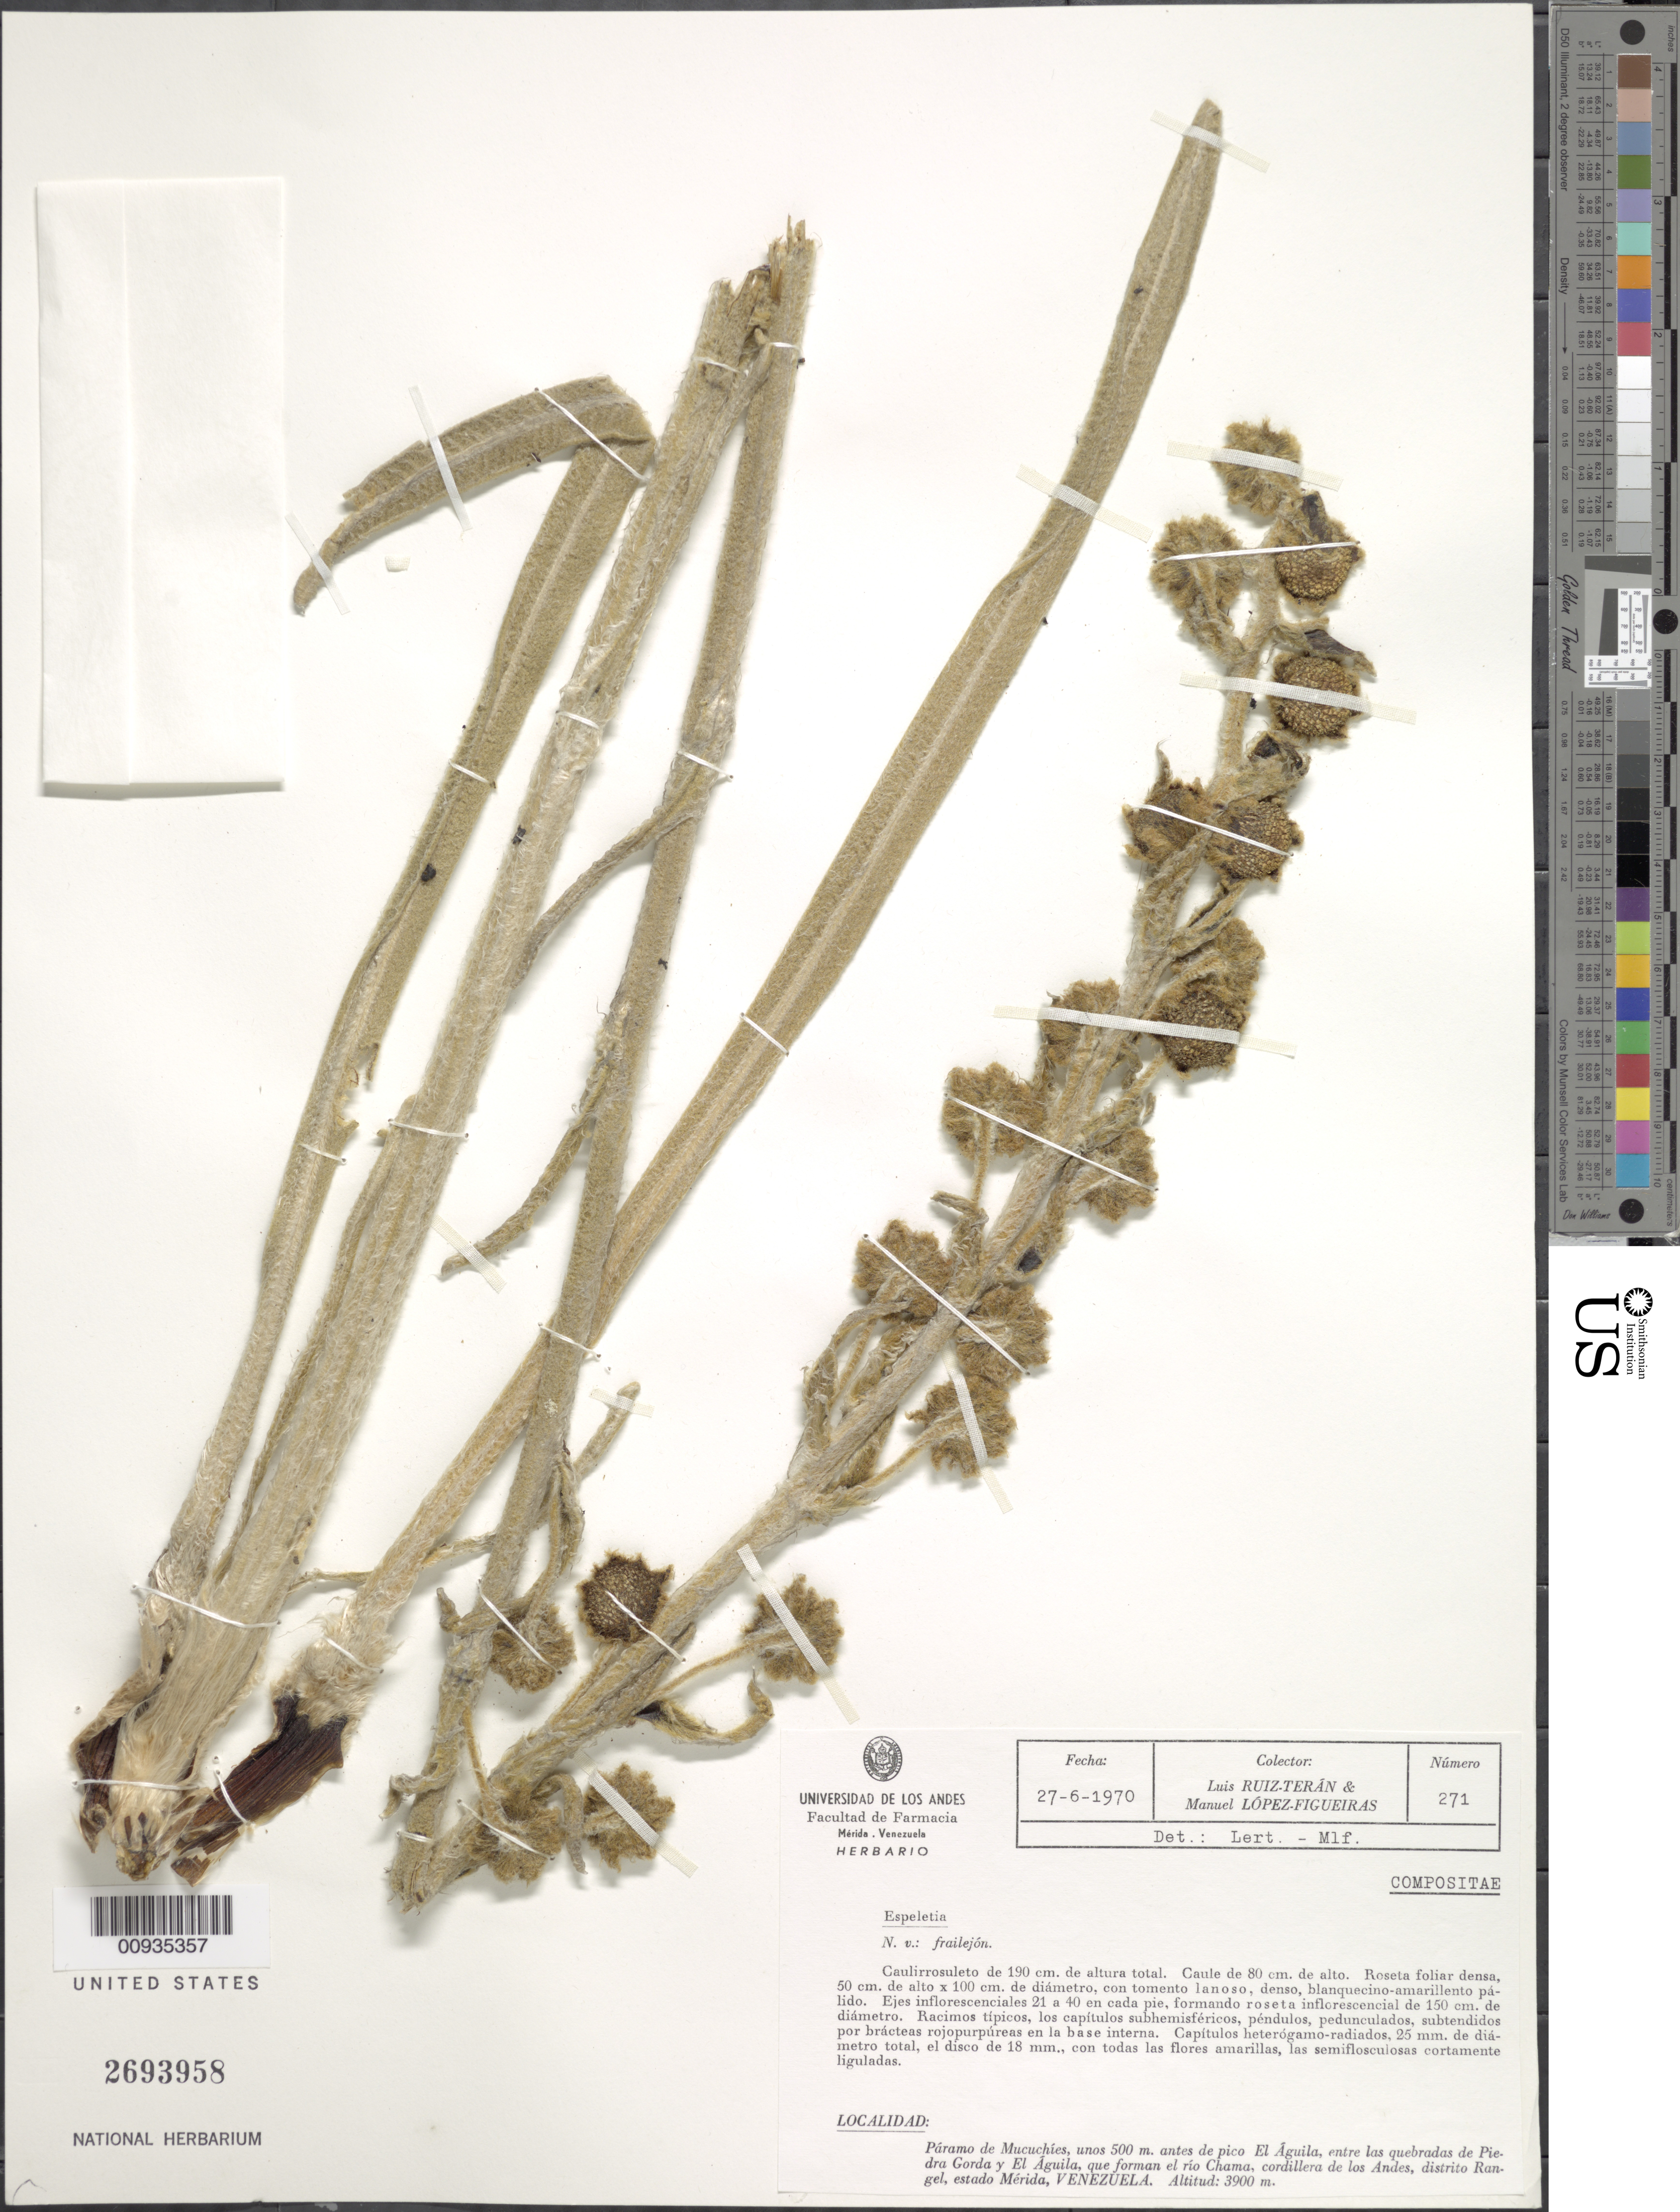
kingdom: Plantae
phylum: Tracheophyta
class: Magnoliopsida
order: Asterales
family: Asteraceae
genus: Coespeletia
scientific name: Coespeletia spicata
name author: (Sch. Bip. ex Wedd.) Cuatrec.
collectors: L. Teran & M. López Figueiras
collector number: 271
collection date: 1970-06-27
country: Venezuela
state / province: Mérida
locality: Paramo de Mucuchies, unos 500 m. antes de pico El Aguila, entre las quebradas de Piedra Gorda y El Aguila, que forman el rio Chama, cordillera de los Andes, distrito Rangel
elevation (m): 3900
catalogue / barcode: US 2693958